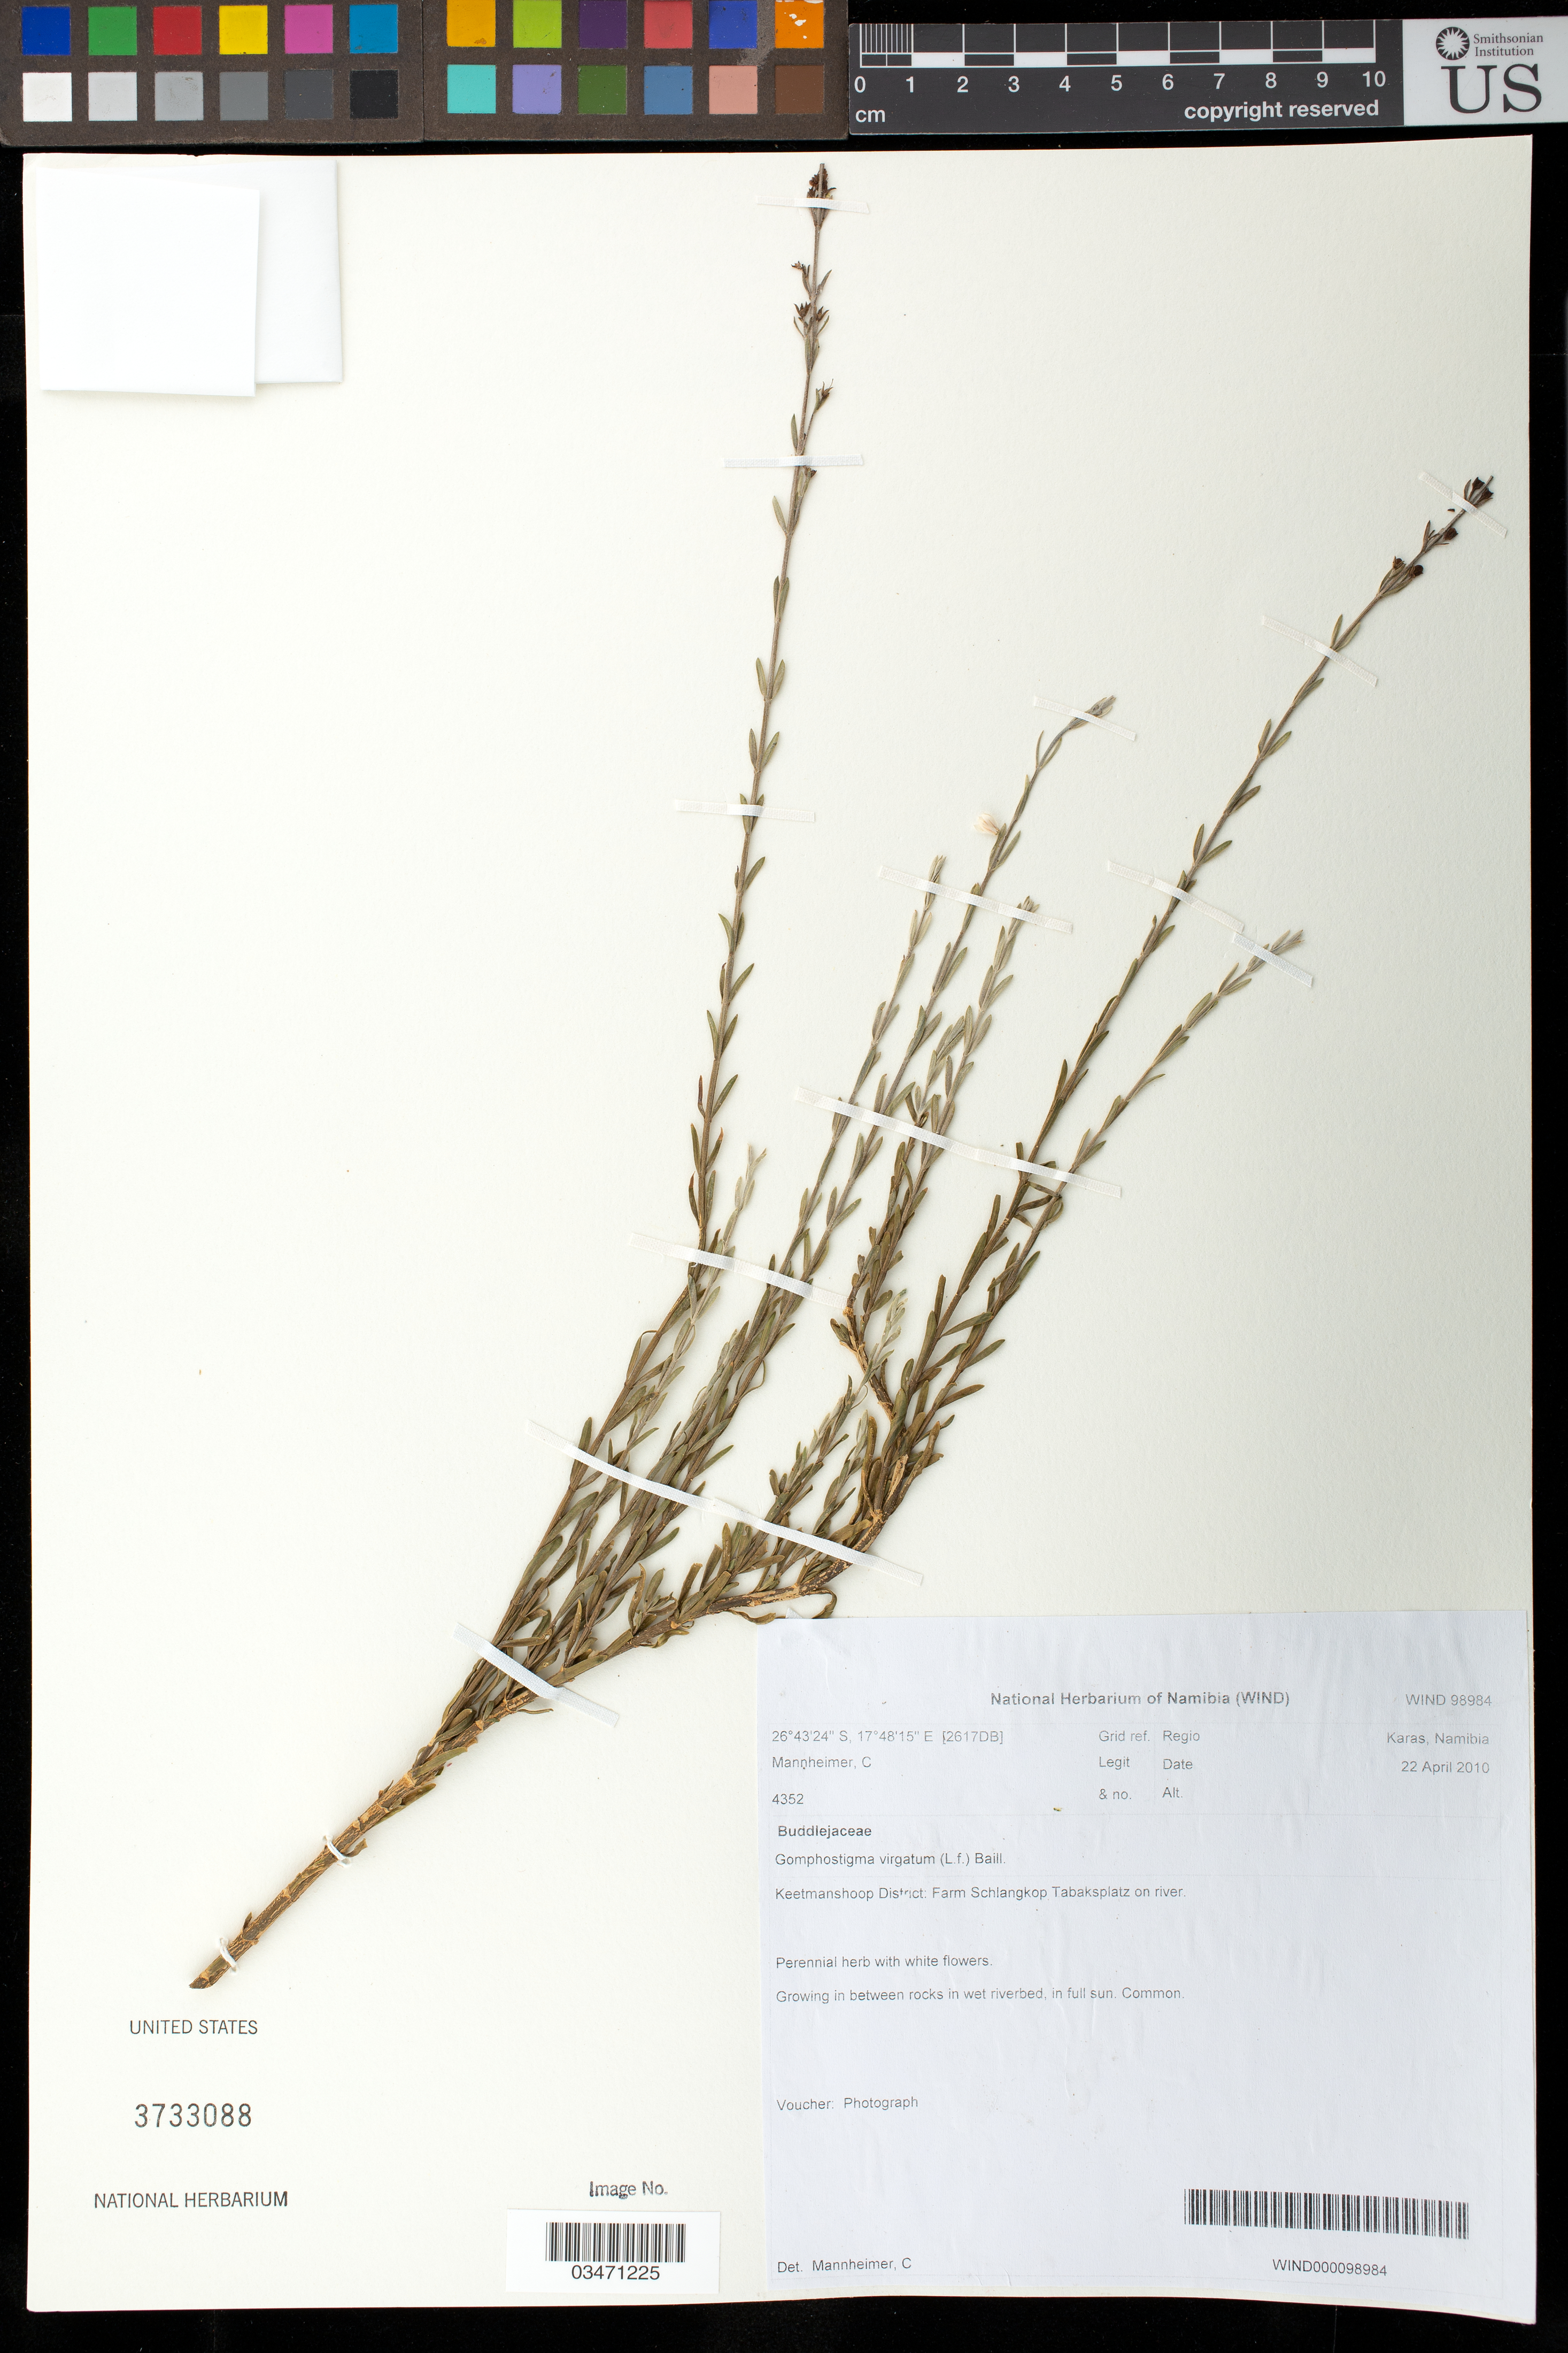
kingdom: Plantae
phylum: Tracheophyta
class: Magnoliopsida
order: Lamiales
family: Scrophulariaceae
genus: Gomphostigma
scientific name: Gomphostigma virgatum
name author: (L. f.) Baill.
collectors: C. A. Mannheimer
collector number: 4352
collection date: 2010-04-20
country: Namibia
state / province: Karas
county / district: Keetmanshoop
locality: Farm Schlangkop Tabaksplatz on river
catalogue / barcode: US 3733088